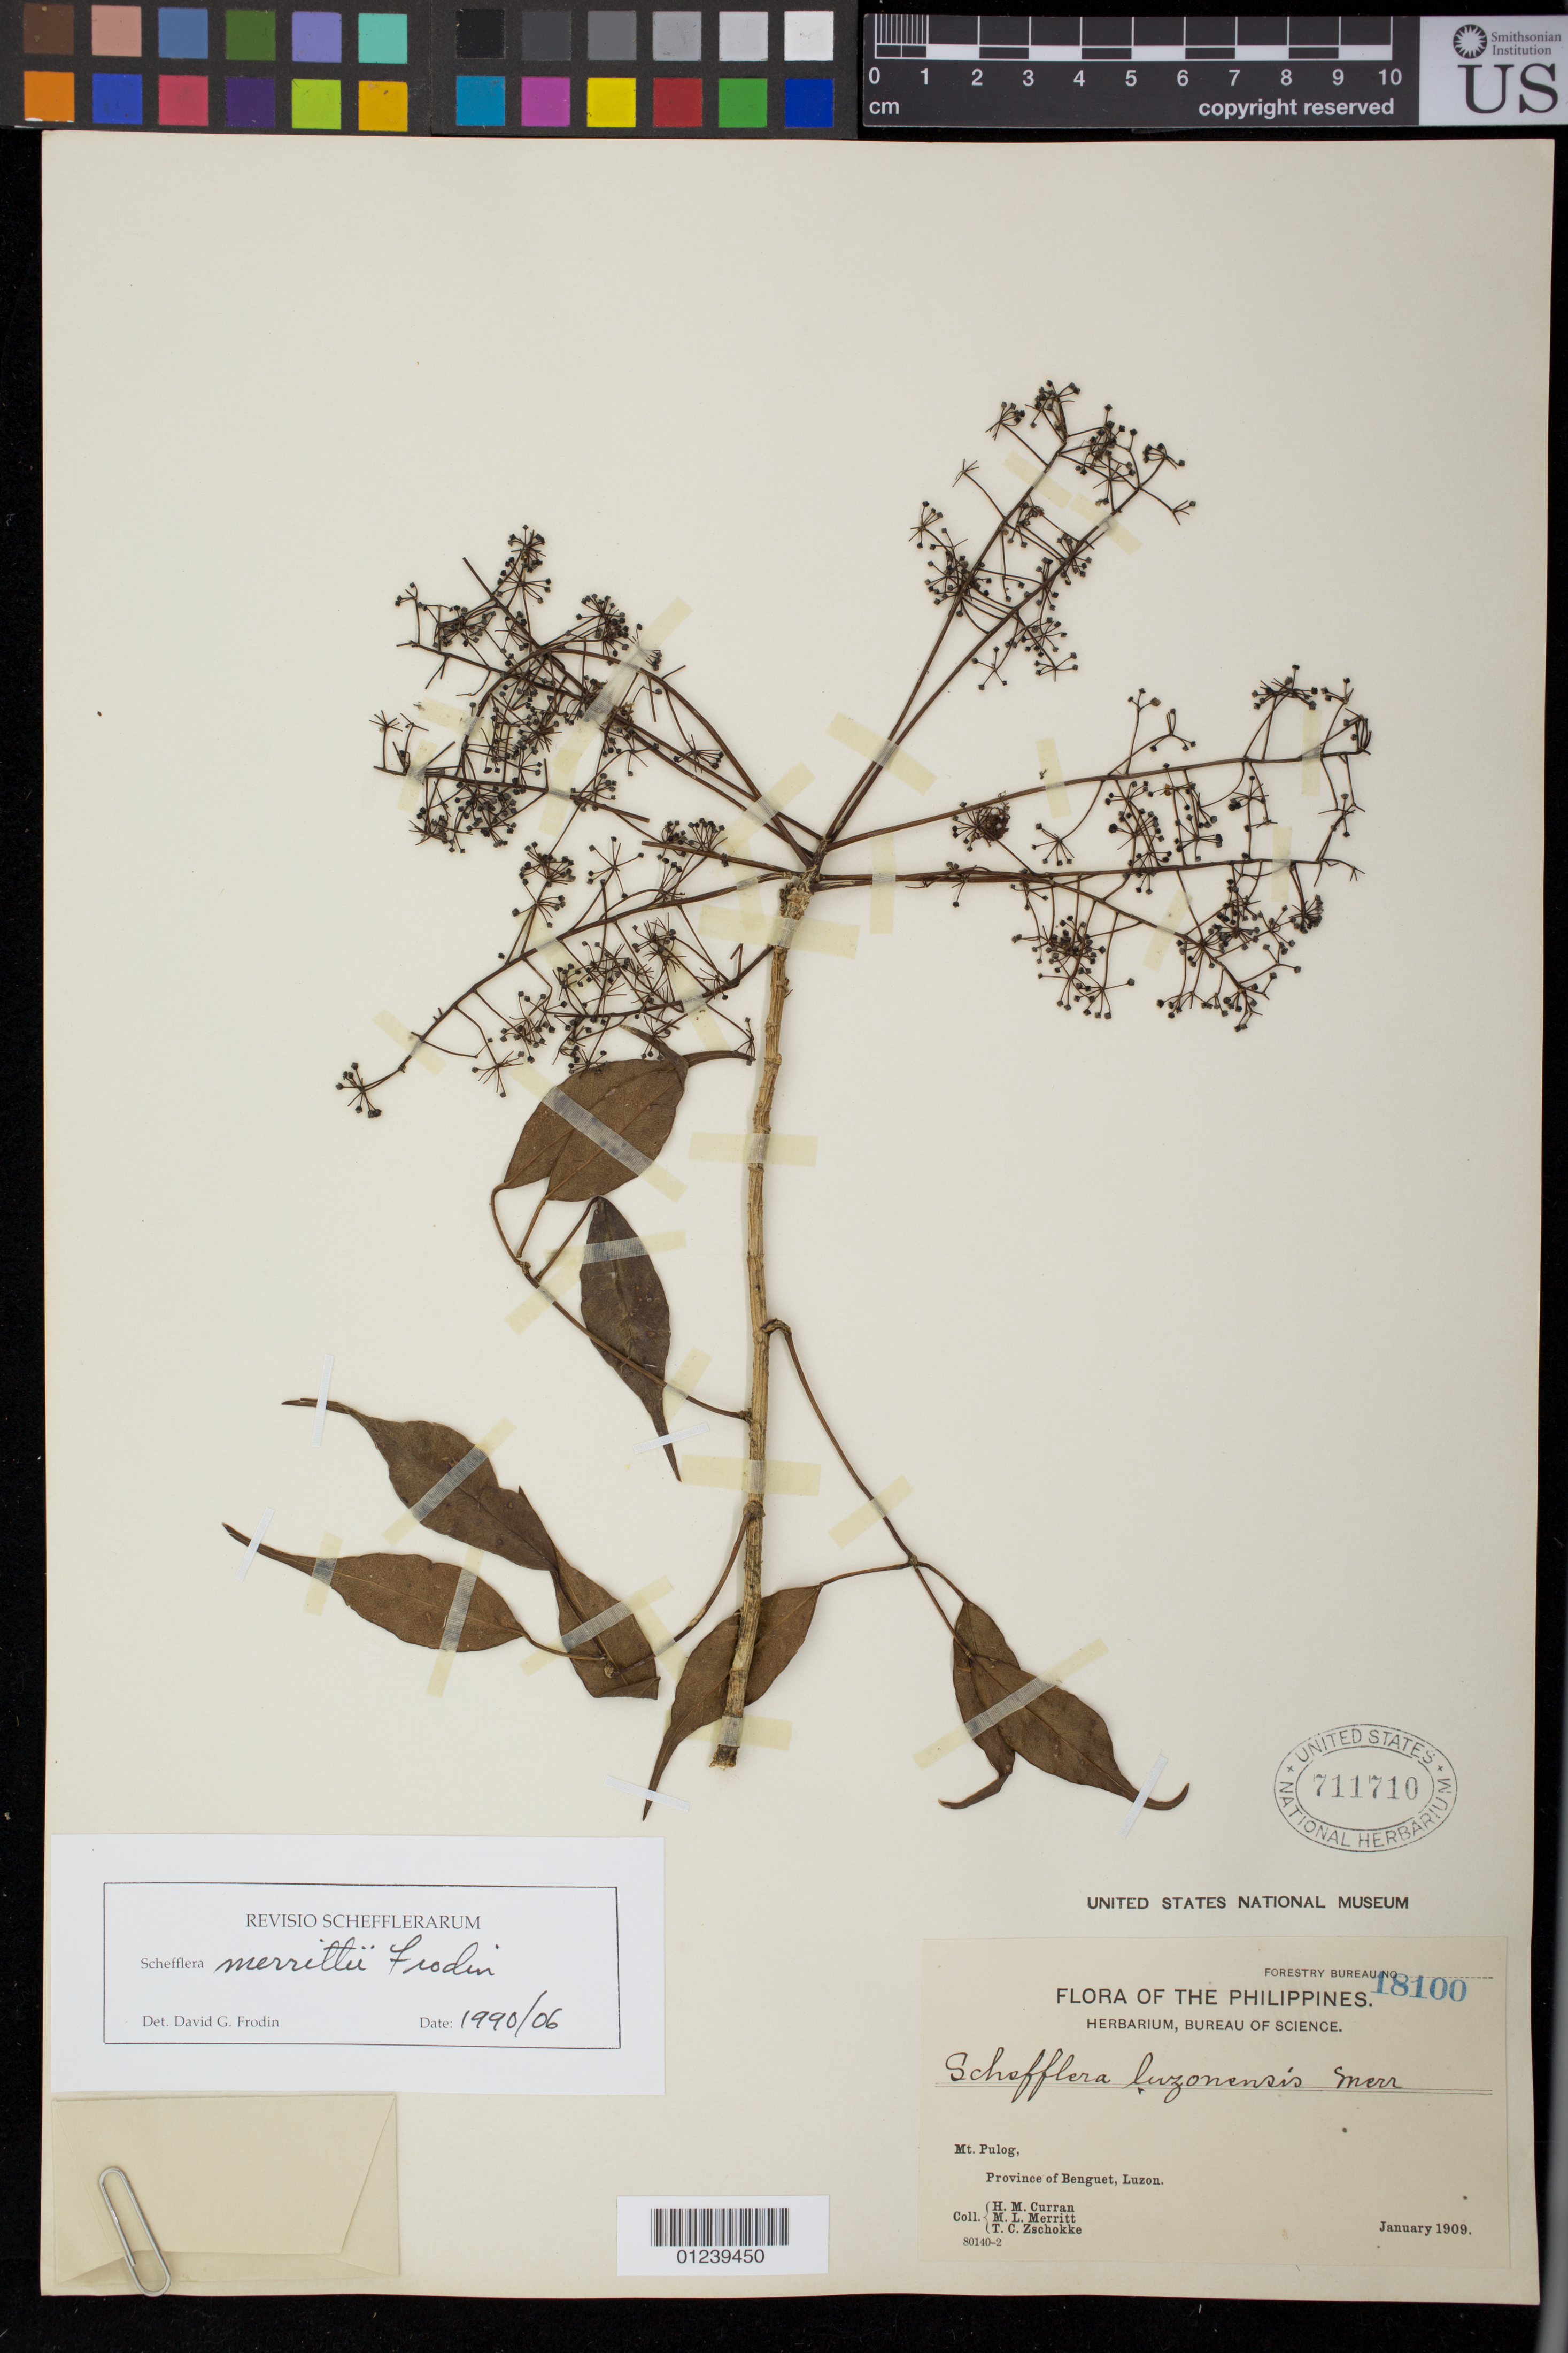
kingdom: Plantae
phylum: Tracheophyta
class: Magnoliopsida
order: Apiales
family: Araliaceae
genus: Schefflera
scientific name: Schefflera merrillii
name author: Elmer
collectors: H. M. Curran, M. L. Merritt & T. C. Zschokke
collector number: For. Bur. 18100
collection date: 1909-01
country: Philippines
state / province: Cordillera (Administrative Region)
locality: Mt. Pulog, Province of Benguet, Luzon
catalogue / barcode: US 711710